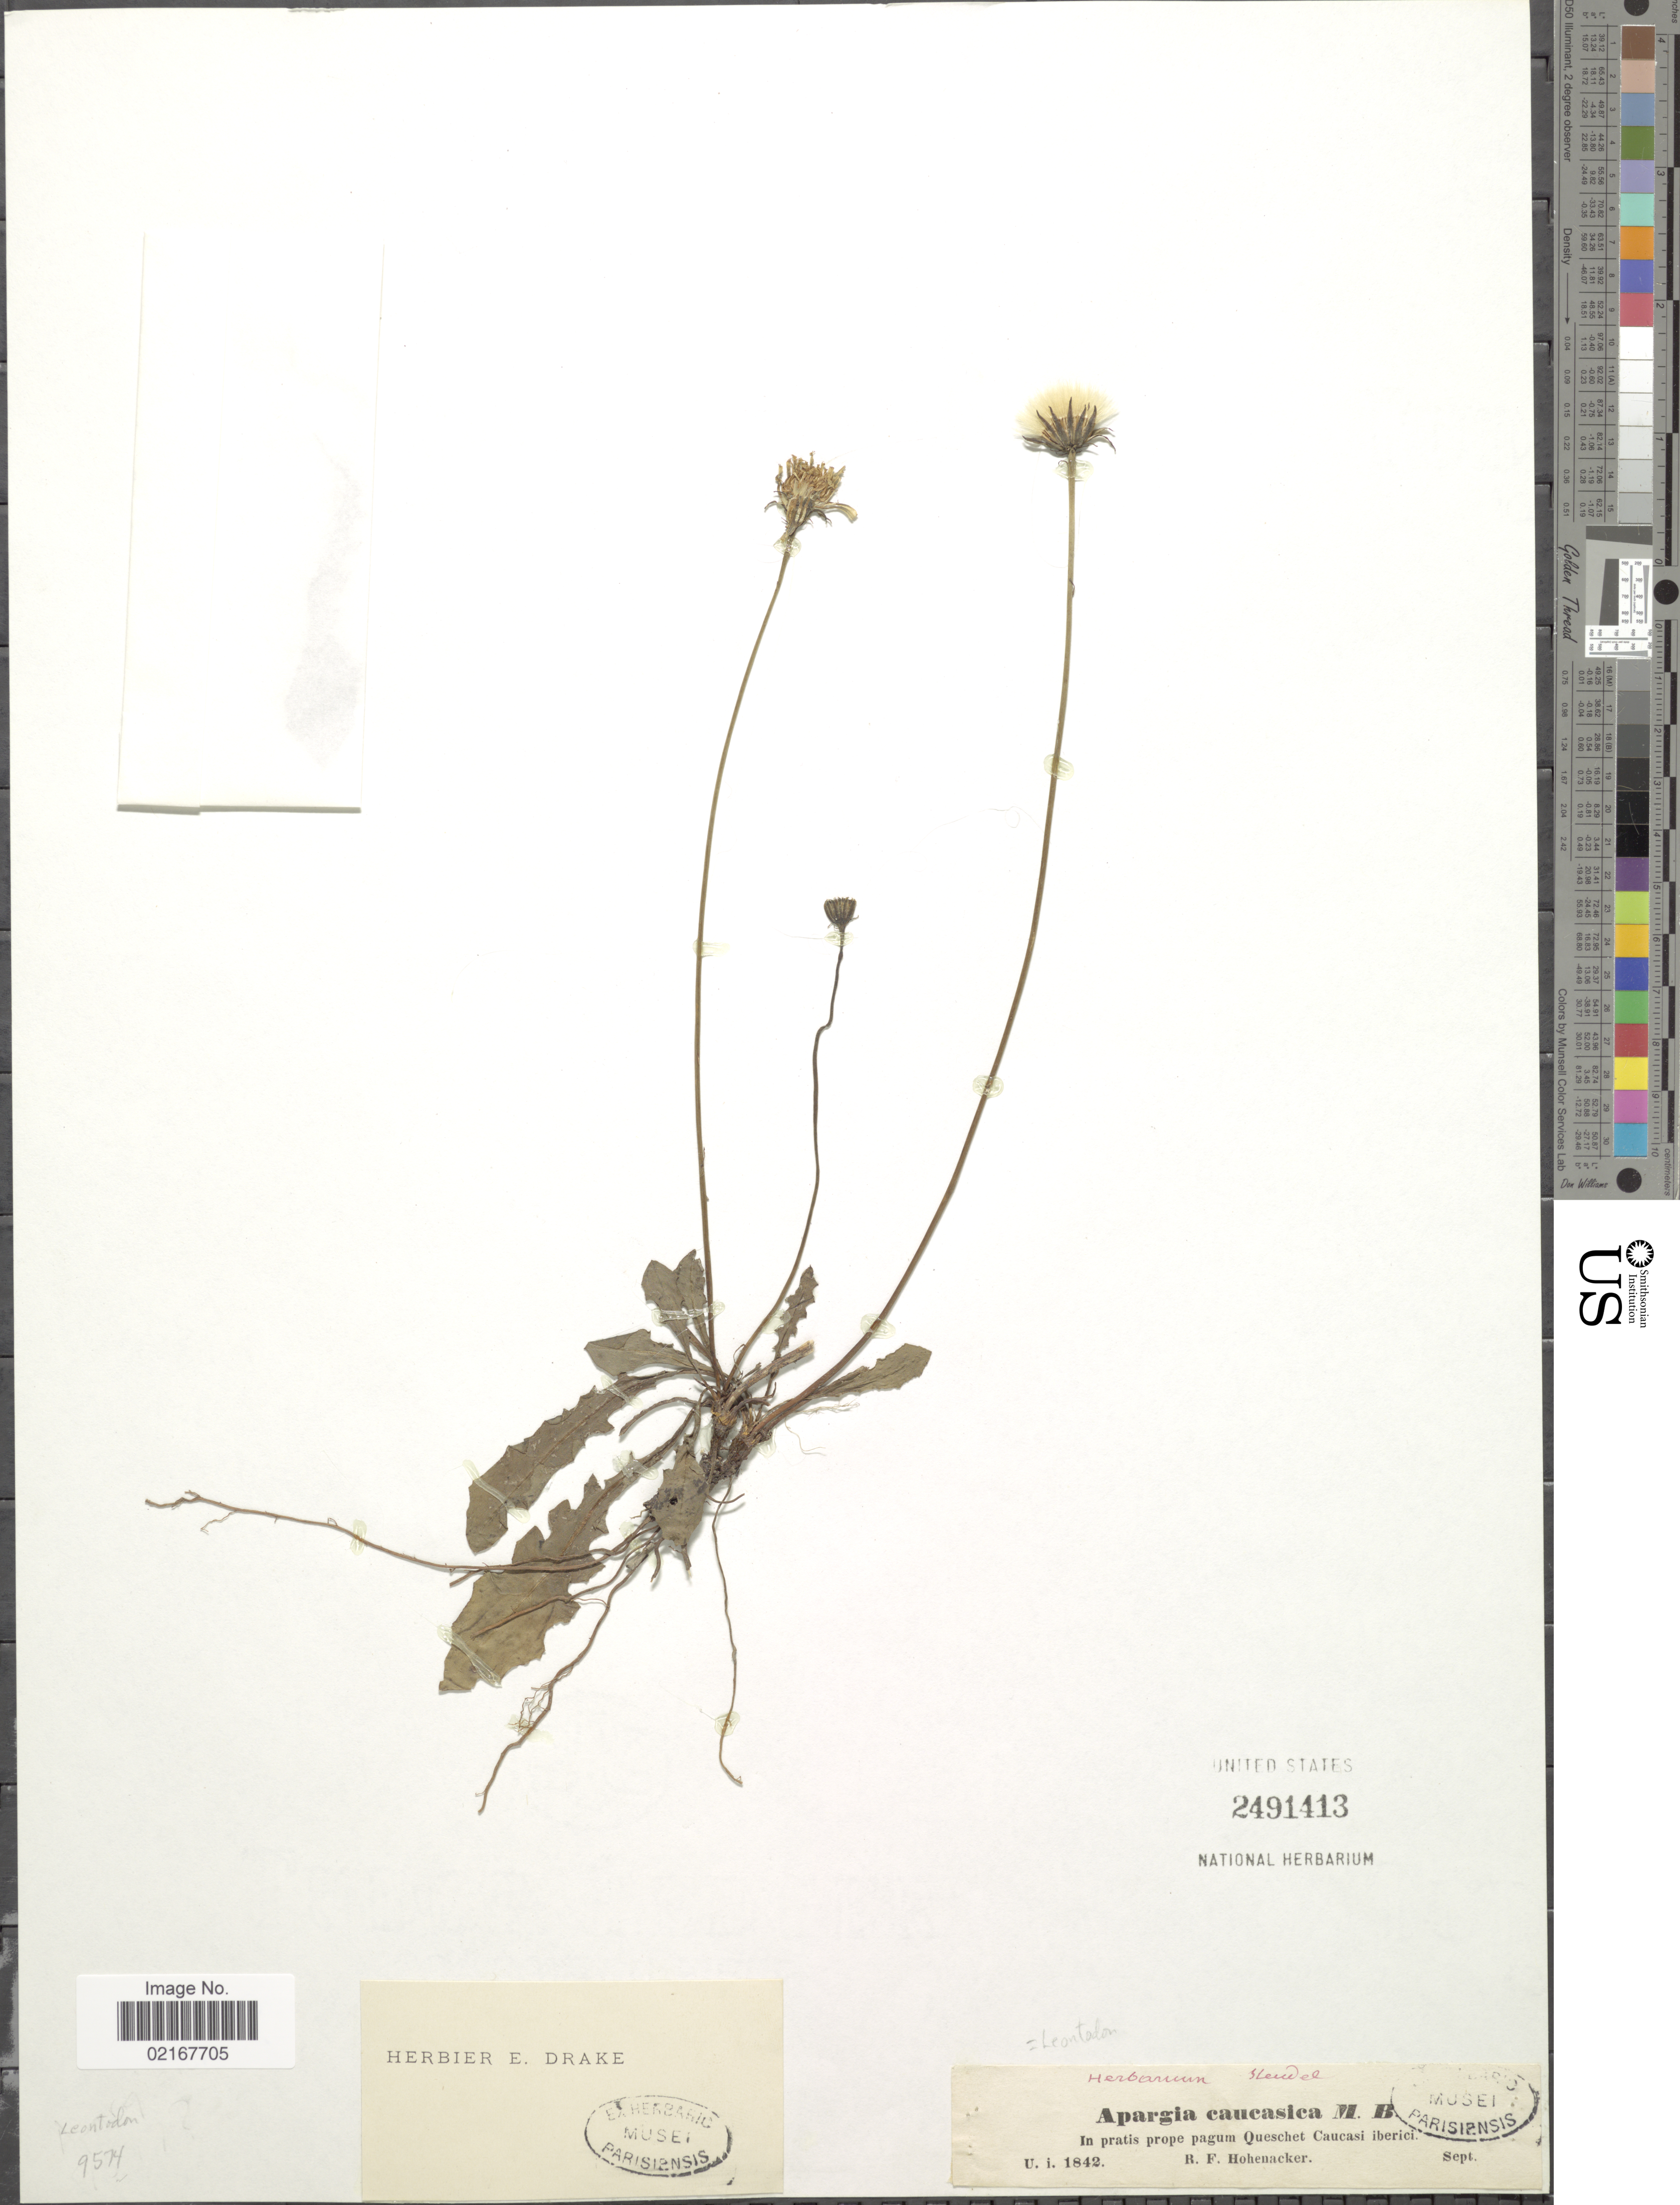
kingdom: Plantae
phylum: Tracheophyta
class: Magnoliopsida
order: Asterales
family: Asteraceae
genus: Leontodon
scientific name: Leontodon caucasicus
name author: (M. Bieb.) Fisch.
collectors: R. F. Hohenacker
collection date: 1842-09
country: Georgia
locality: Prope pagum Queschet Caucasi iberici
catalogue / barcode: US 2491413